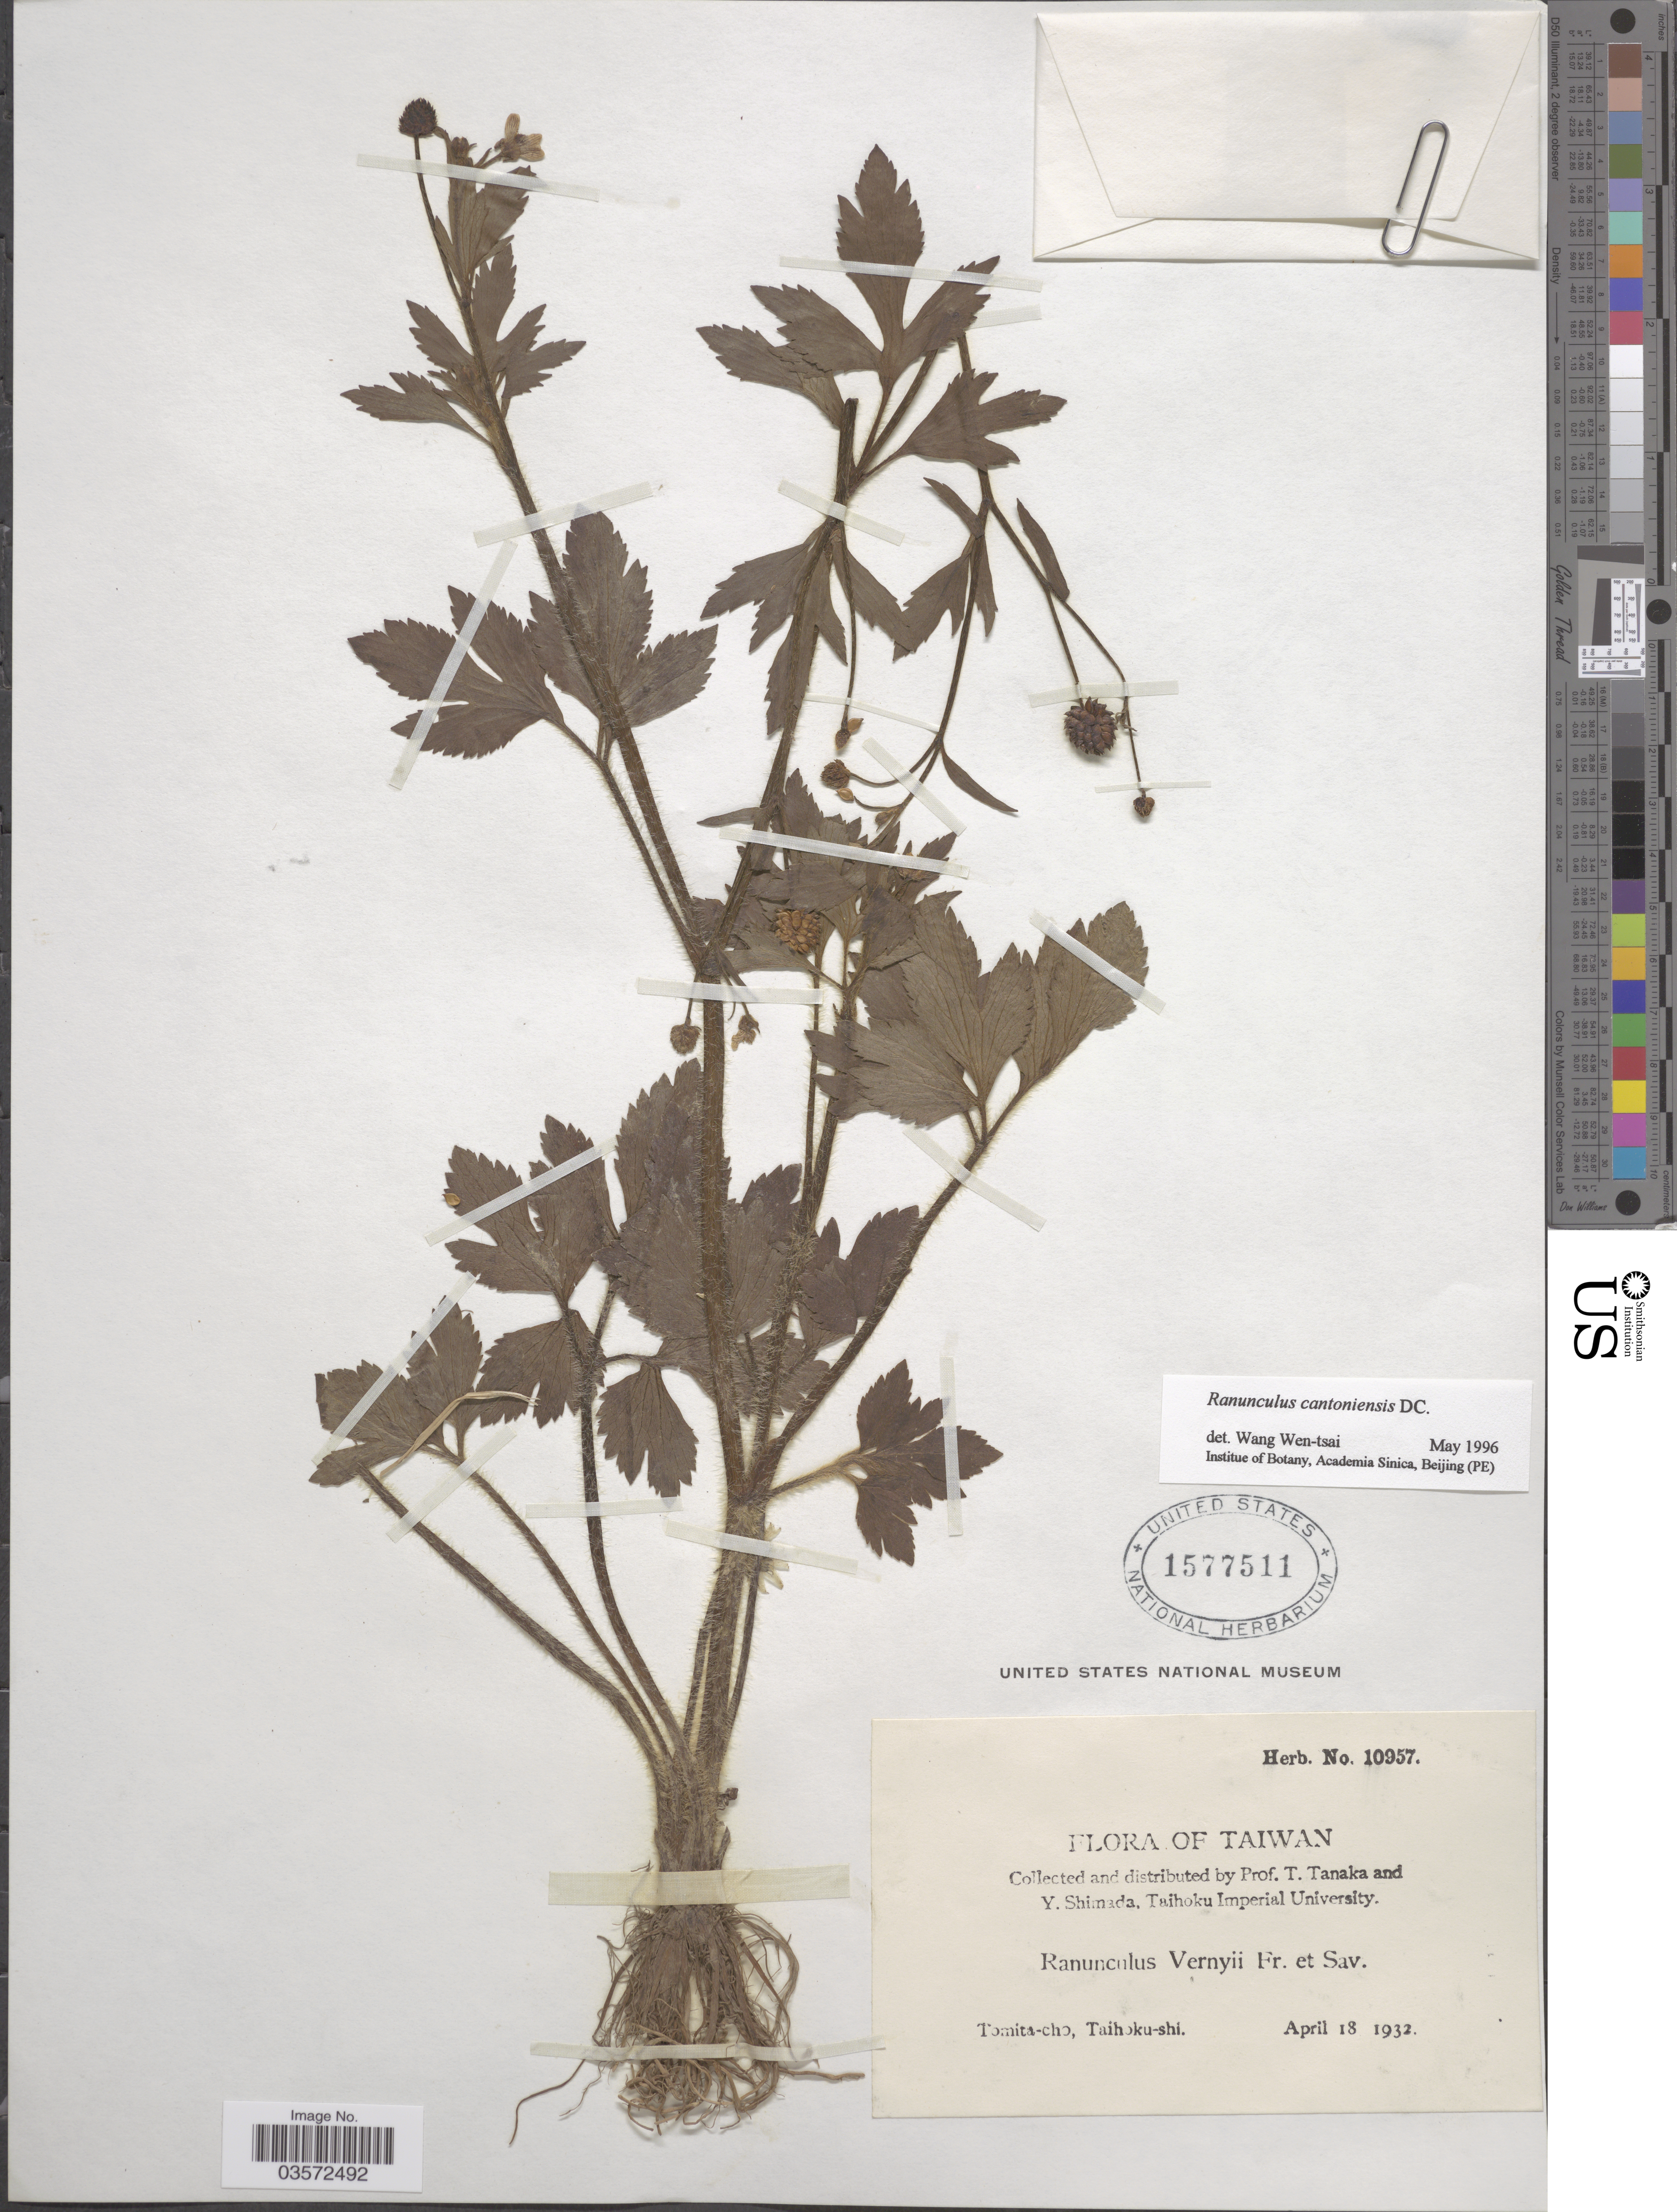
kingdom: Plantae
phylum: Tracheophyta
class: Magnoliopsida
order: Ranunculales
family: Ranunculaceae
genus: Ranunculus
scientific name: Ranunculus cantoniensis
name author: DC.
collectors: T. Tanaka & Y. Shimada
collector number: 10957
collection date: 1932-04-18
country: Taiwan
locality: Tomita-cho, Taihoku-shi.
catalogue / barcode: US 1577511